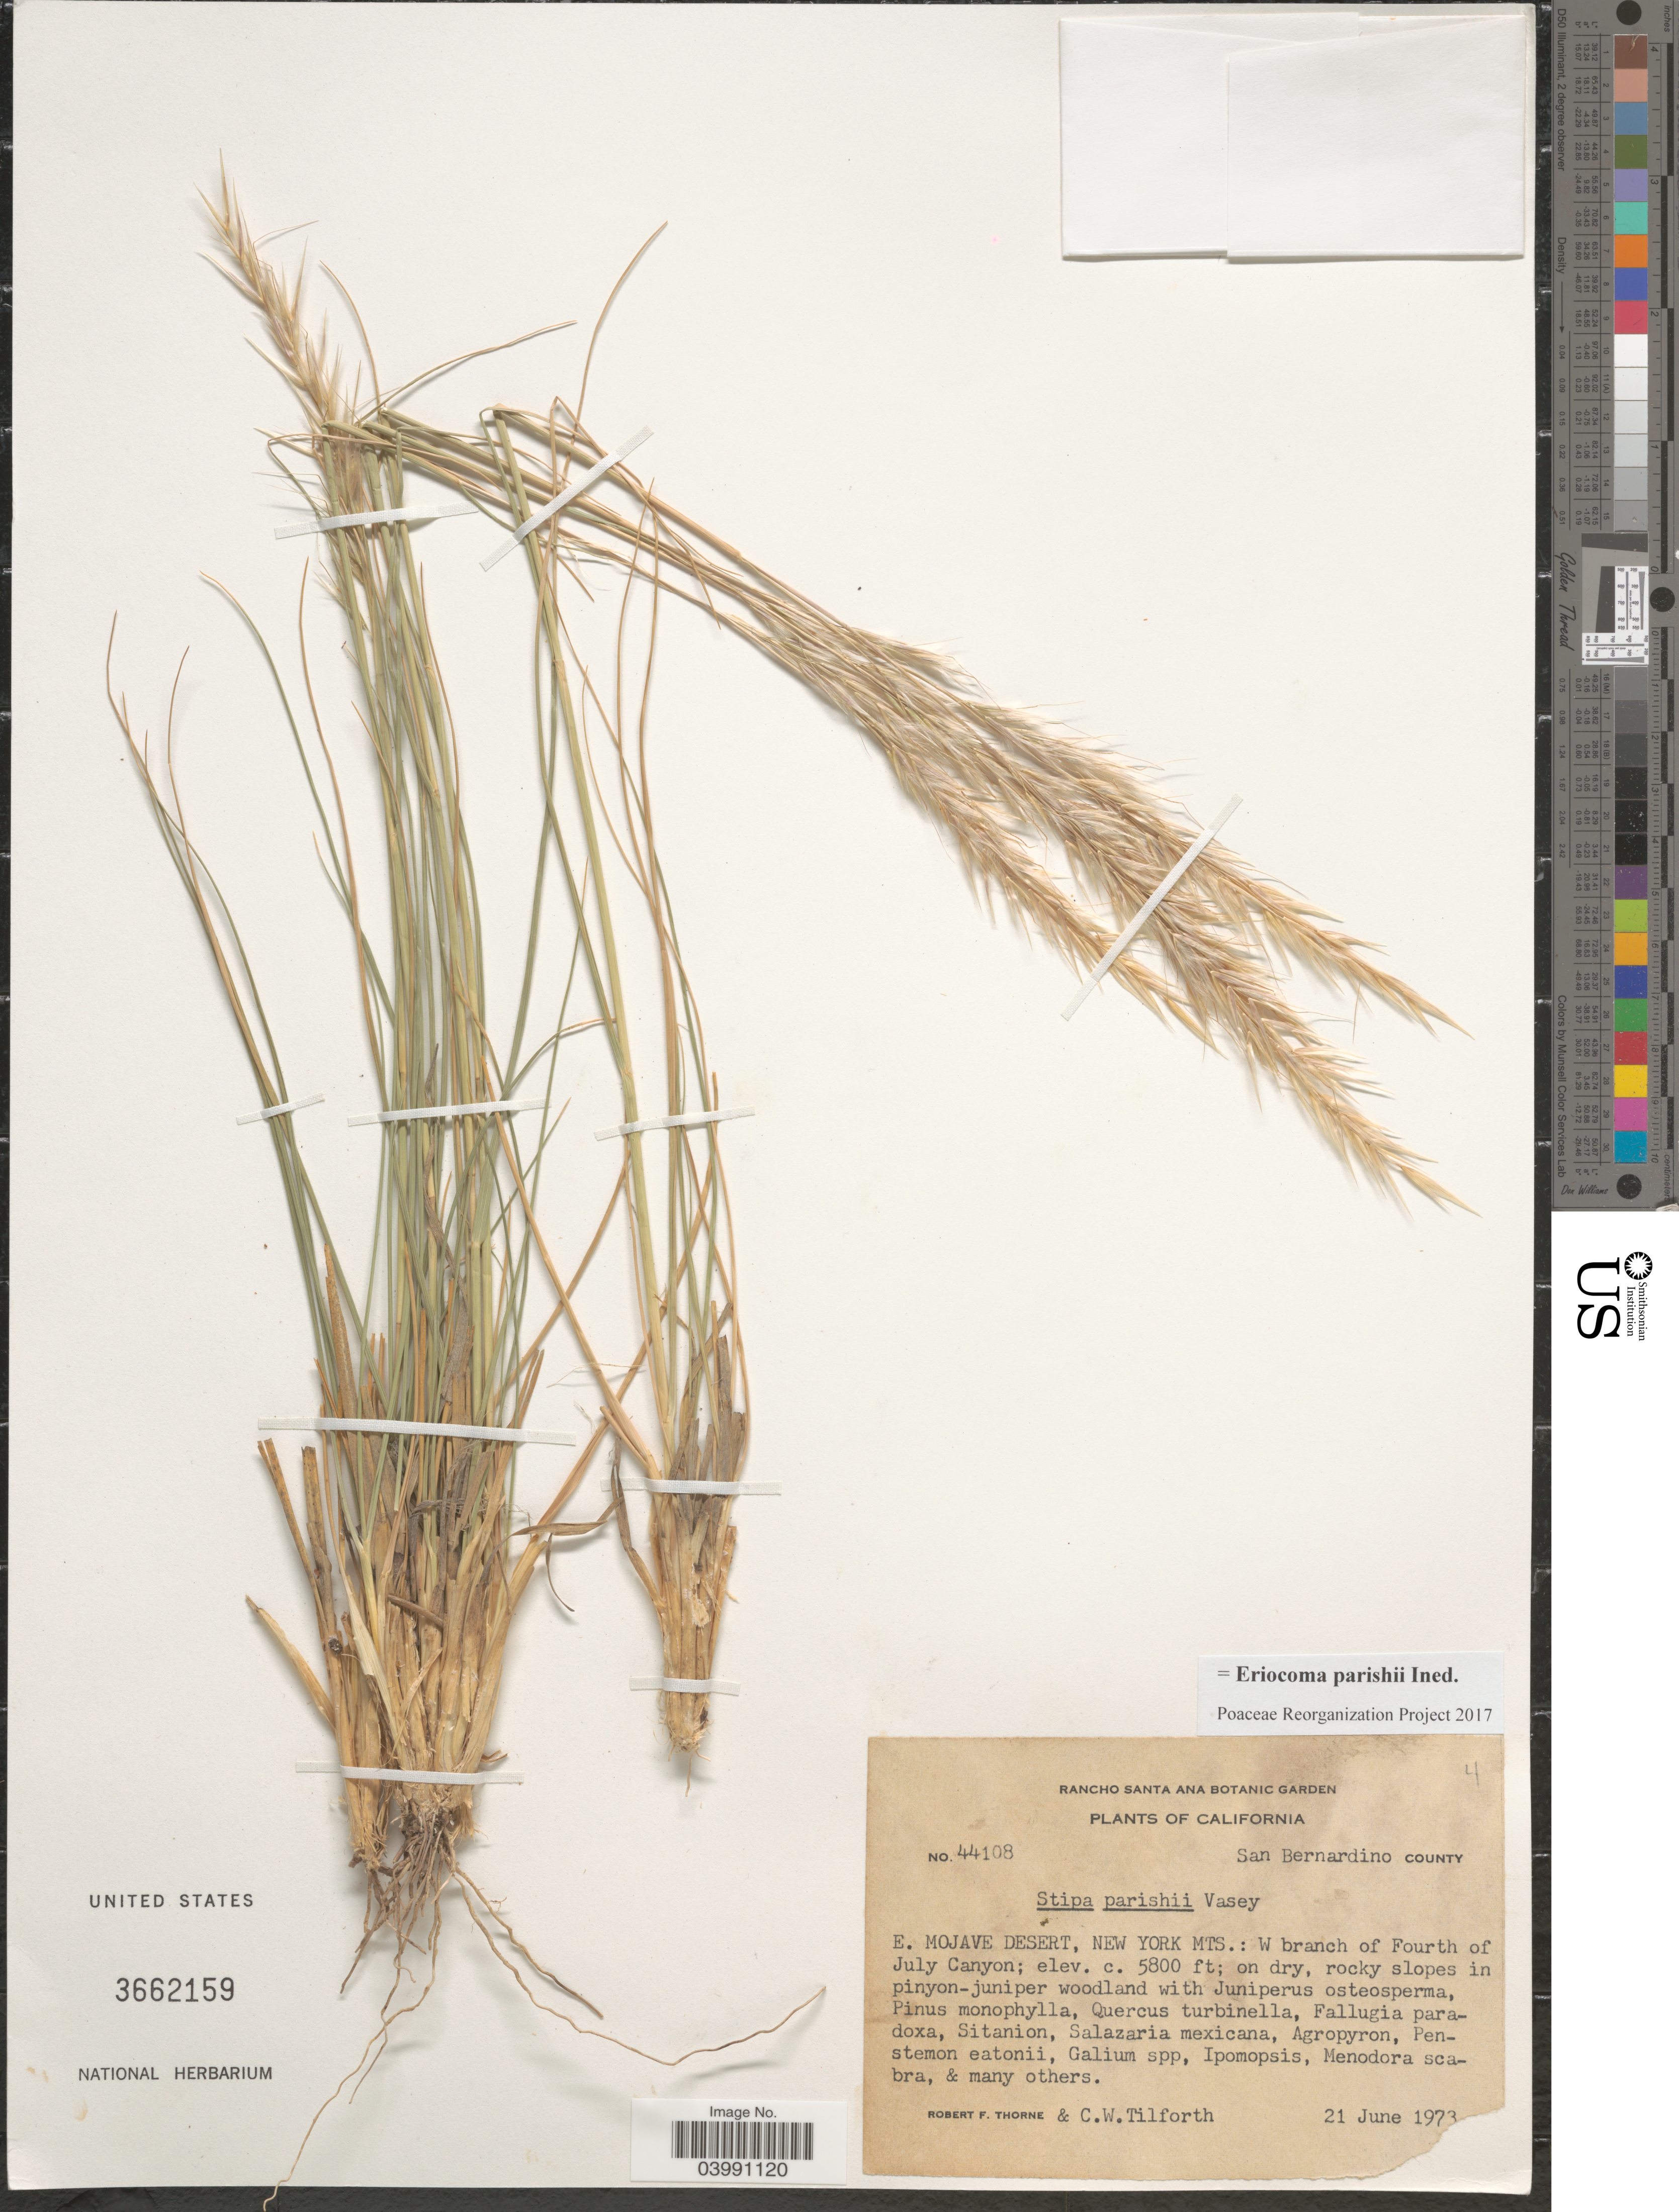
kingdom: Plantae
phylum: Tracheophyta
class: Liliopsida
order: Poales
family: Poaceae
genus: Eriocoma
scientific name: Eriocoma parishii ined.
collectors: R. F. Thorne & C. Tilforth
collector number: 44108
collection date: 1973-06-21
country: United States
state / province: California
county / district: San Bernardino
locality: San Bernardino County. E. Mojave Desert, New York Mts.: W branch of Fourth of July Canyon.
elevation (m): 1768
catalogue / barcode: US 3662159